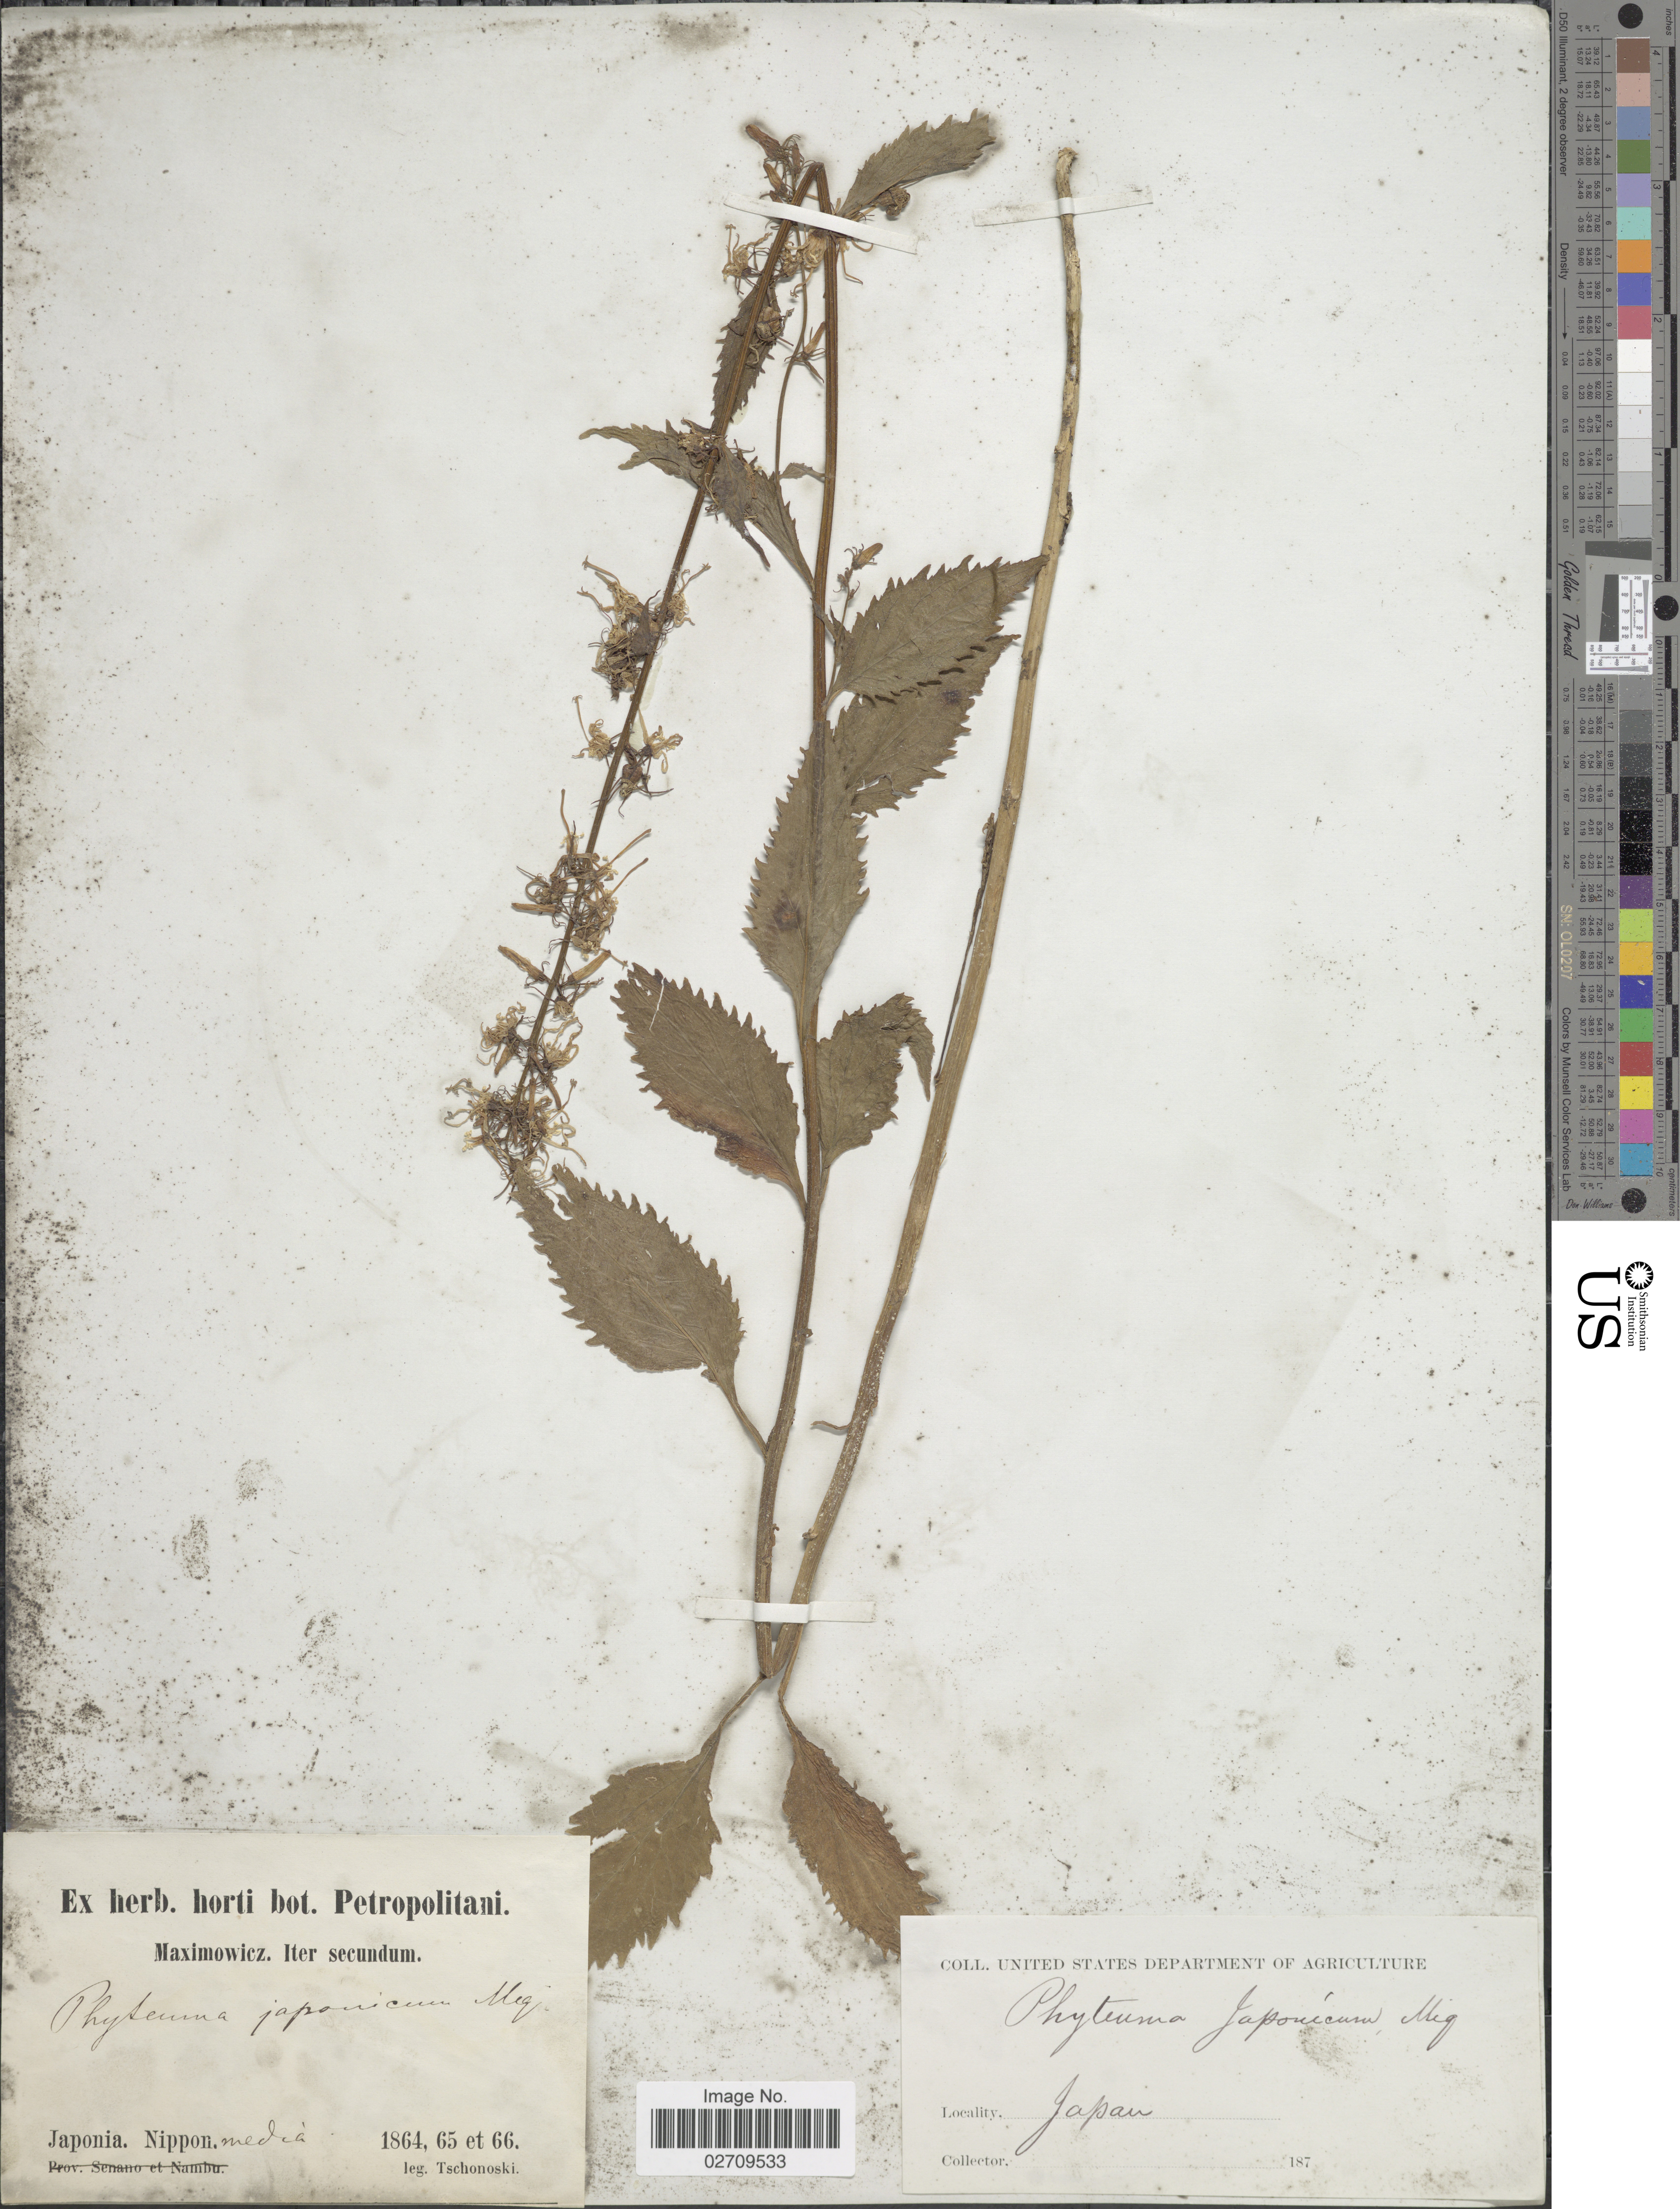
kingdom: Plantae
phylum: Tracheophyta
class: Magnoliopsida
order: Asterales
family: Campanulaceae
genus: Asyneuma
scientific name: Asyneuma japonicum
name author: (Wall.) Briq.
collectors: -. Tschonoski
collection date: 1864/1866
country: Japan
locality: Japonia. Nippon media.